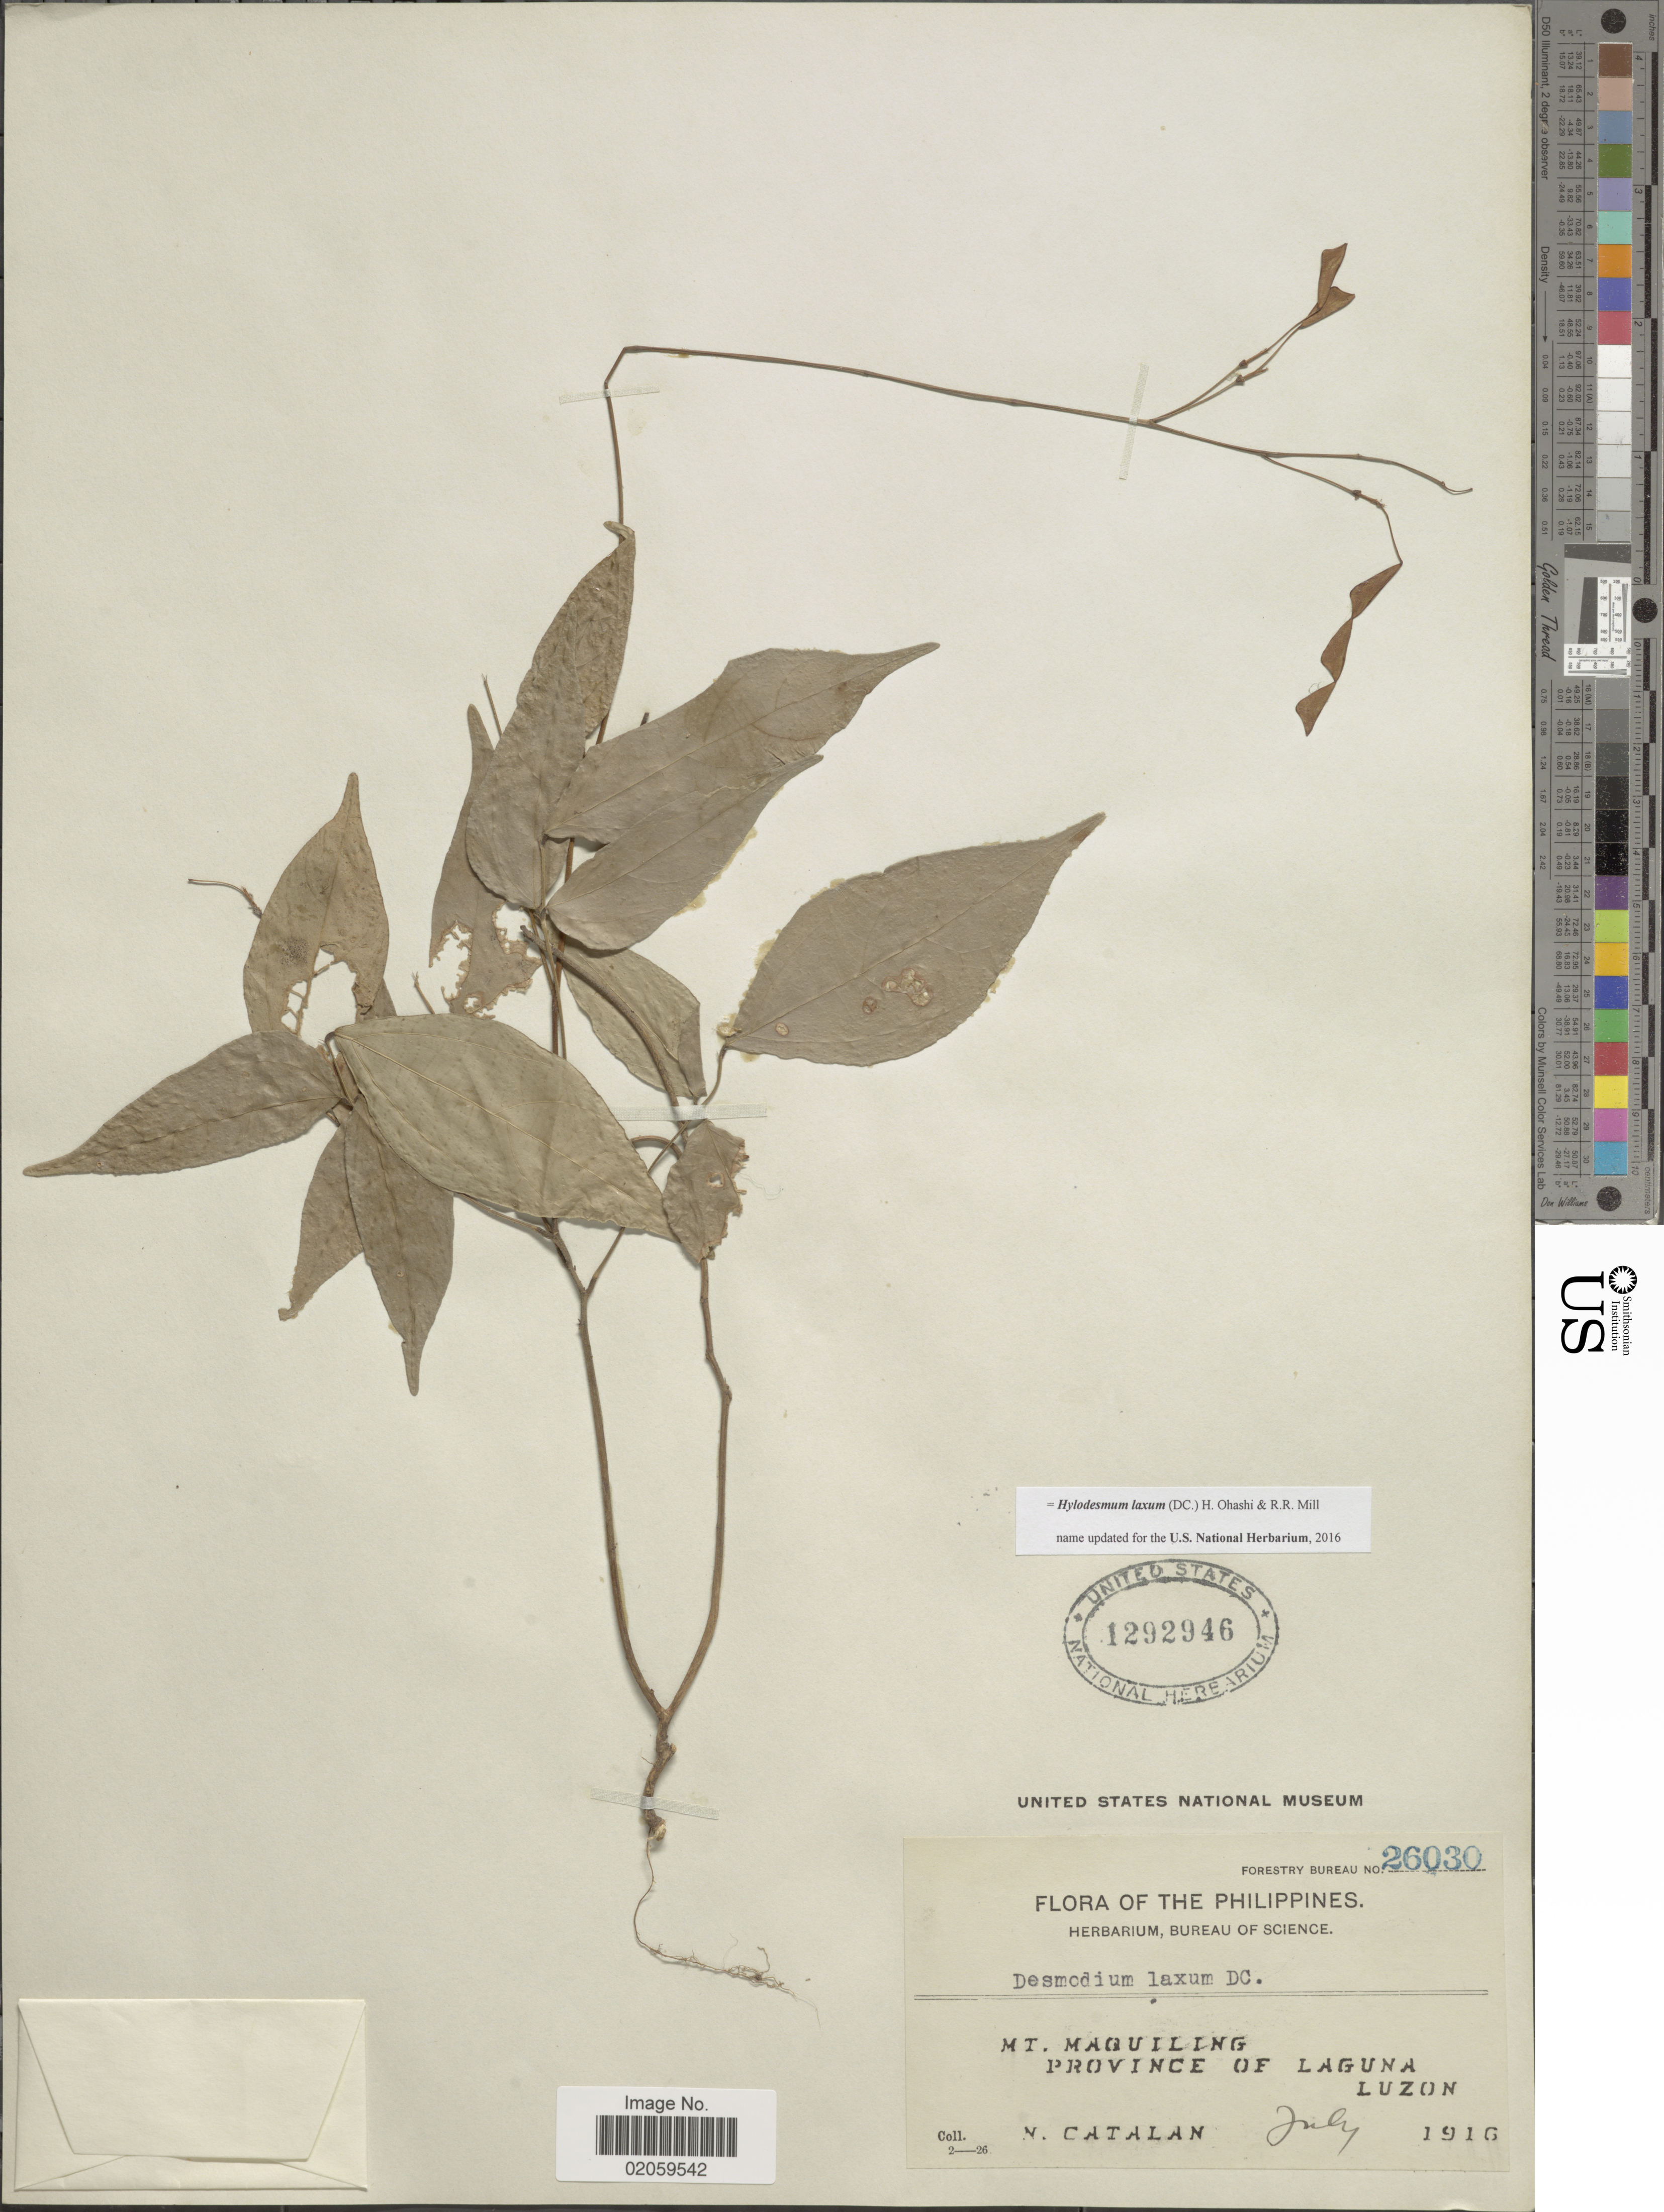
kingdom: Plantae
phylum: Tracheophyta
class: Magnoliopsida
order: Fabales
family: Fabaceae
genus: Hylodesmum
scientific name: Hylodesmum laxum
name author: (DC.) H. Ohashi & R.R. Mill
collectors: N. Catalan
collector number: Forestry Bureau 26030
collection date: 1916-07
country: Philippines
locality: Mt. Maquiling, Province of Laguna, Luzon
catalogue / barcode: US 1292946